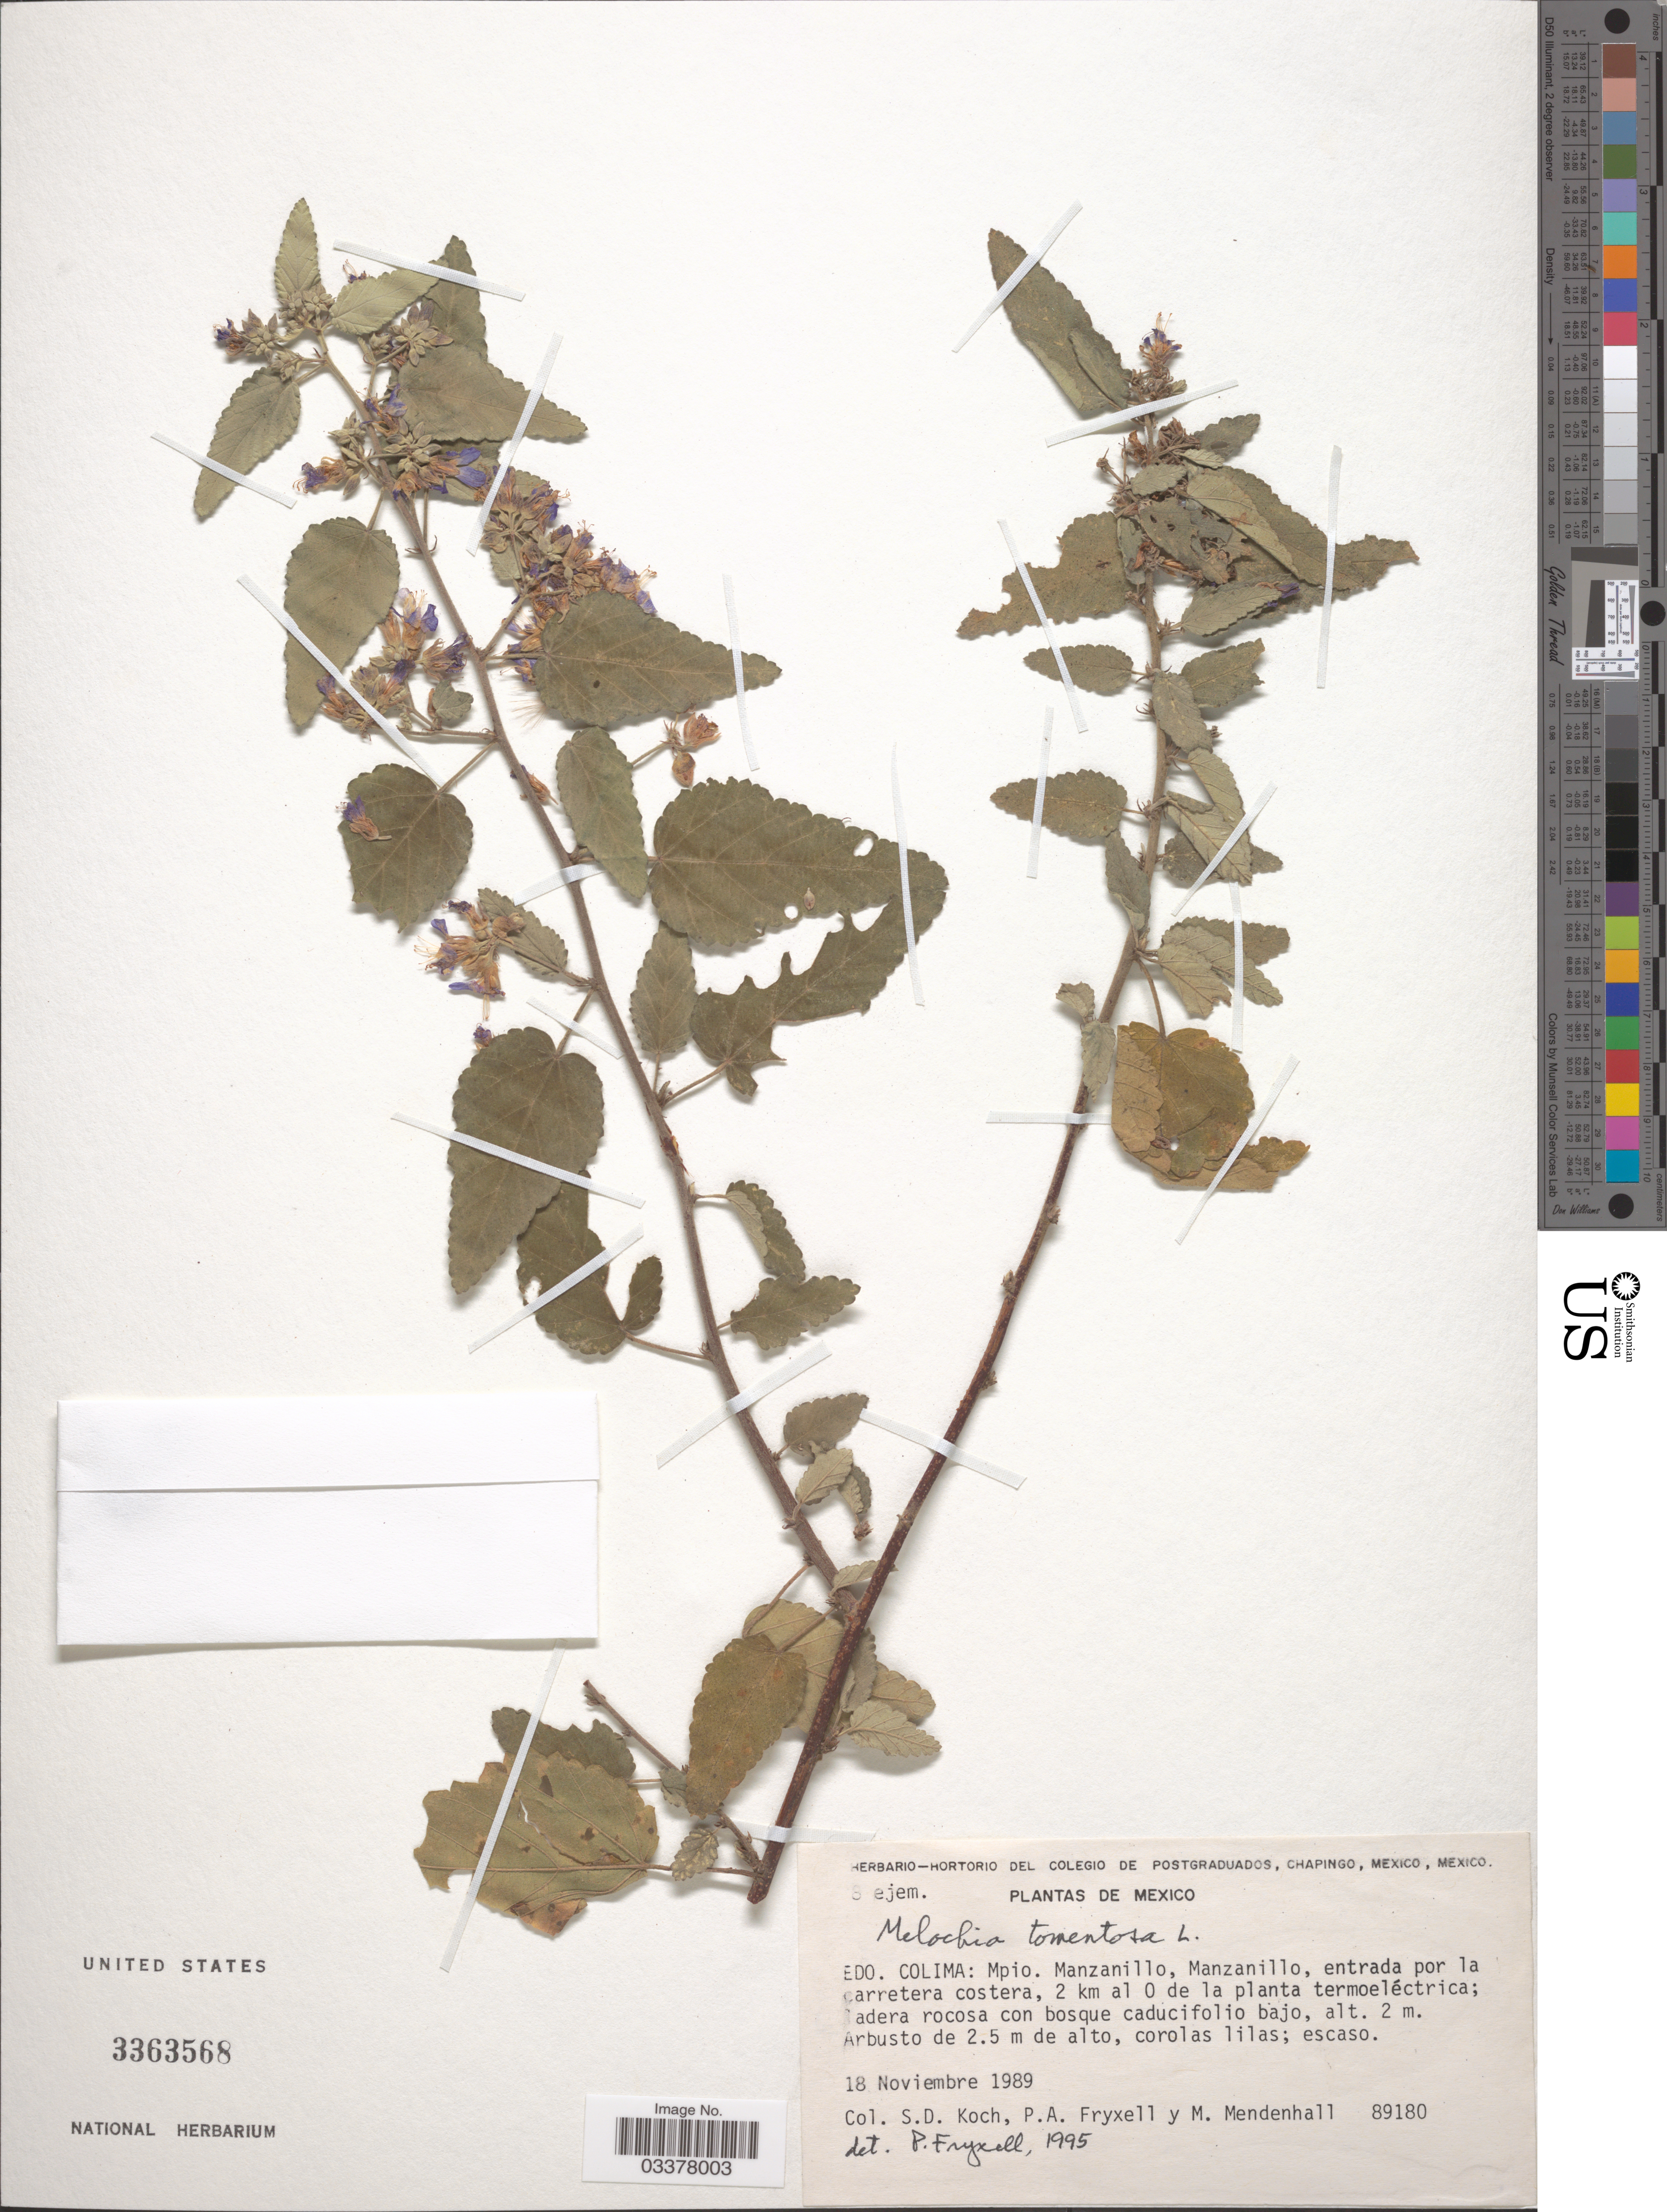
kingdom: Plantae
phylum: Tracheophyta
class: Magnoliopsida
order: Malvales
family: Malvaceae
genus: Melochia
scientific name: Melochia tomentosa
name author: L.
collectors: S. Koch, P. A. Fryxell & M. Mendenhall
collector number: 89180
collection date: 1989-11-18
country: Mexico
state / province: Colima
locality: Mpio. Manzanillo, Manzanillo, entrada por la carretera costera, 2 km al O de la planta termoeléctrica.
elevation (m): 2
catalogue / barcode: US 3363568